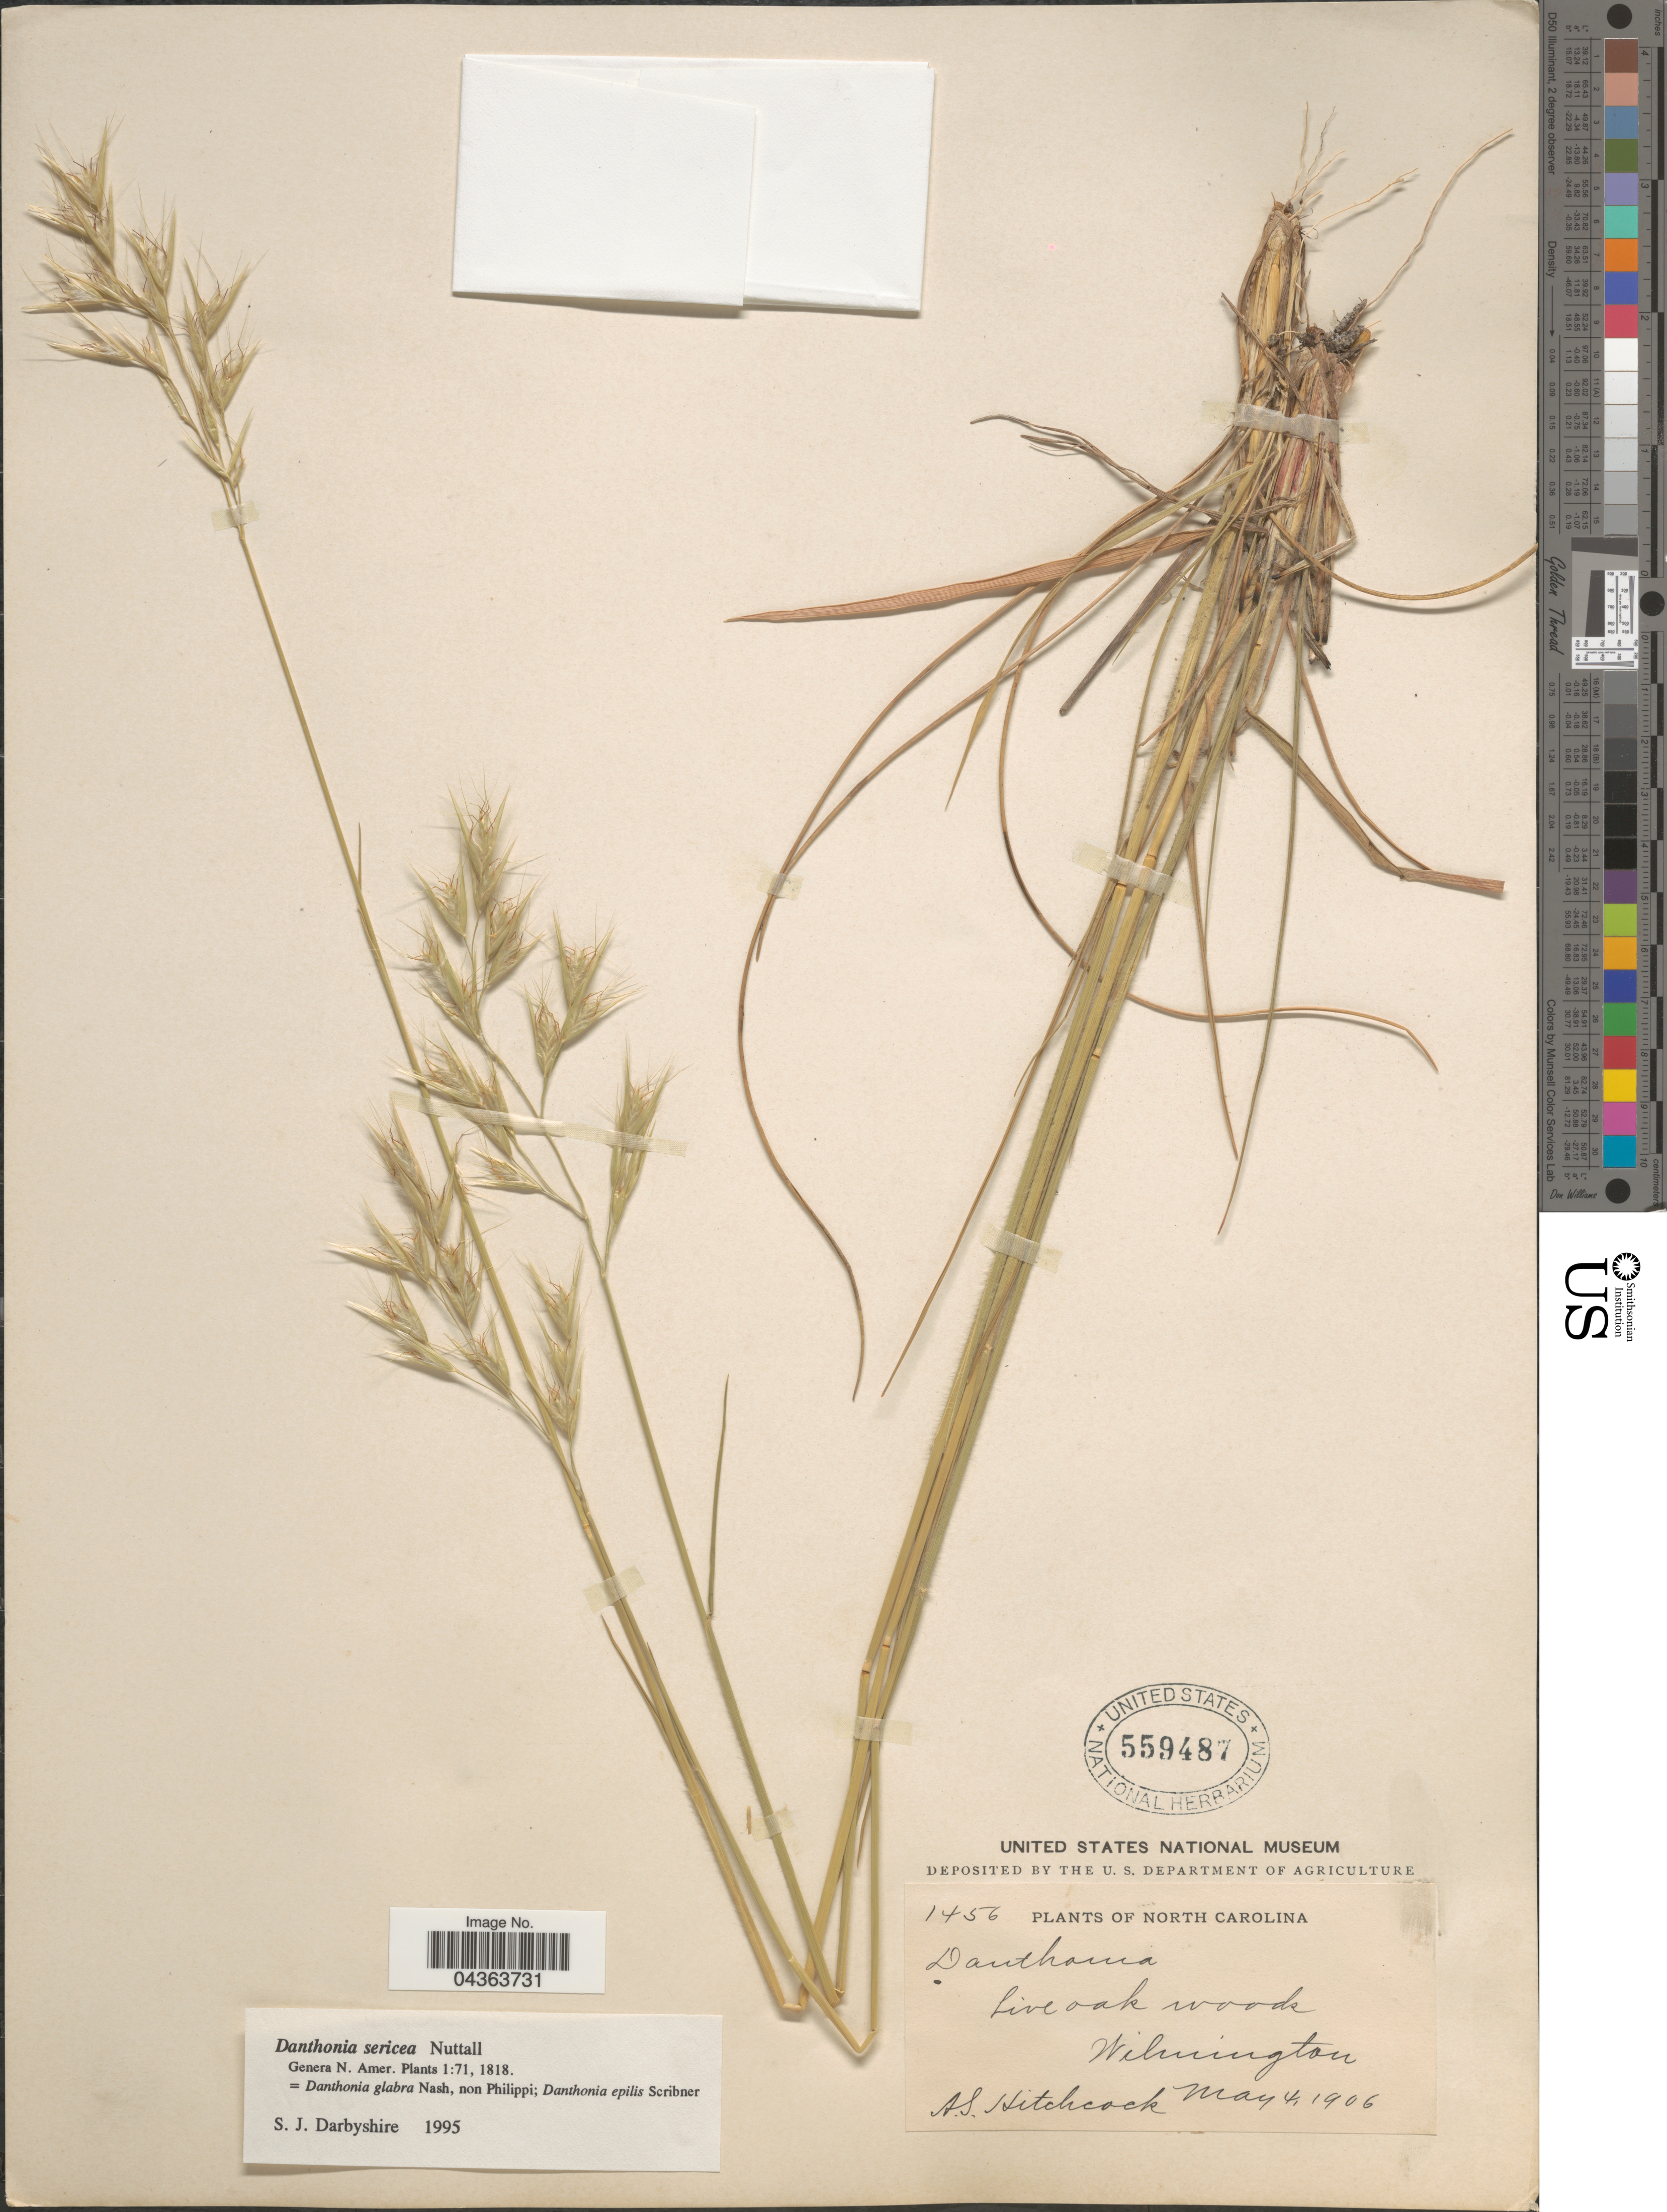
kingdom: Plantae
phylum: Tracheophyta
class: Liliopsida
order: Poales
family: Poaceae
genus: Danthonia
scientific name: Danthonia sericea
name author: Nutt.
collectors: A. S. Hitchcock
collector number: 1456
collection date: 1906-05-04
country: United States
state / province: North Carolina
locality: Wilmington.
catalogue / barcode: US 559487